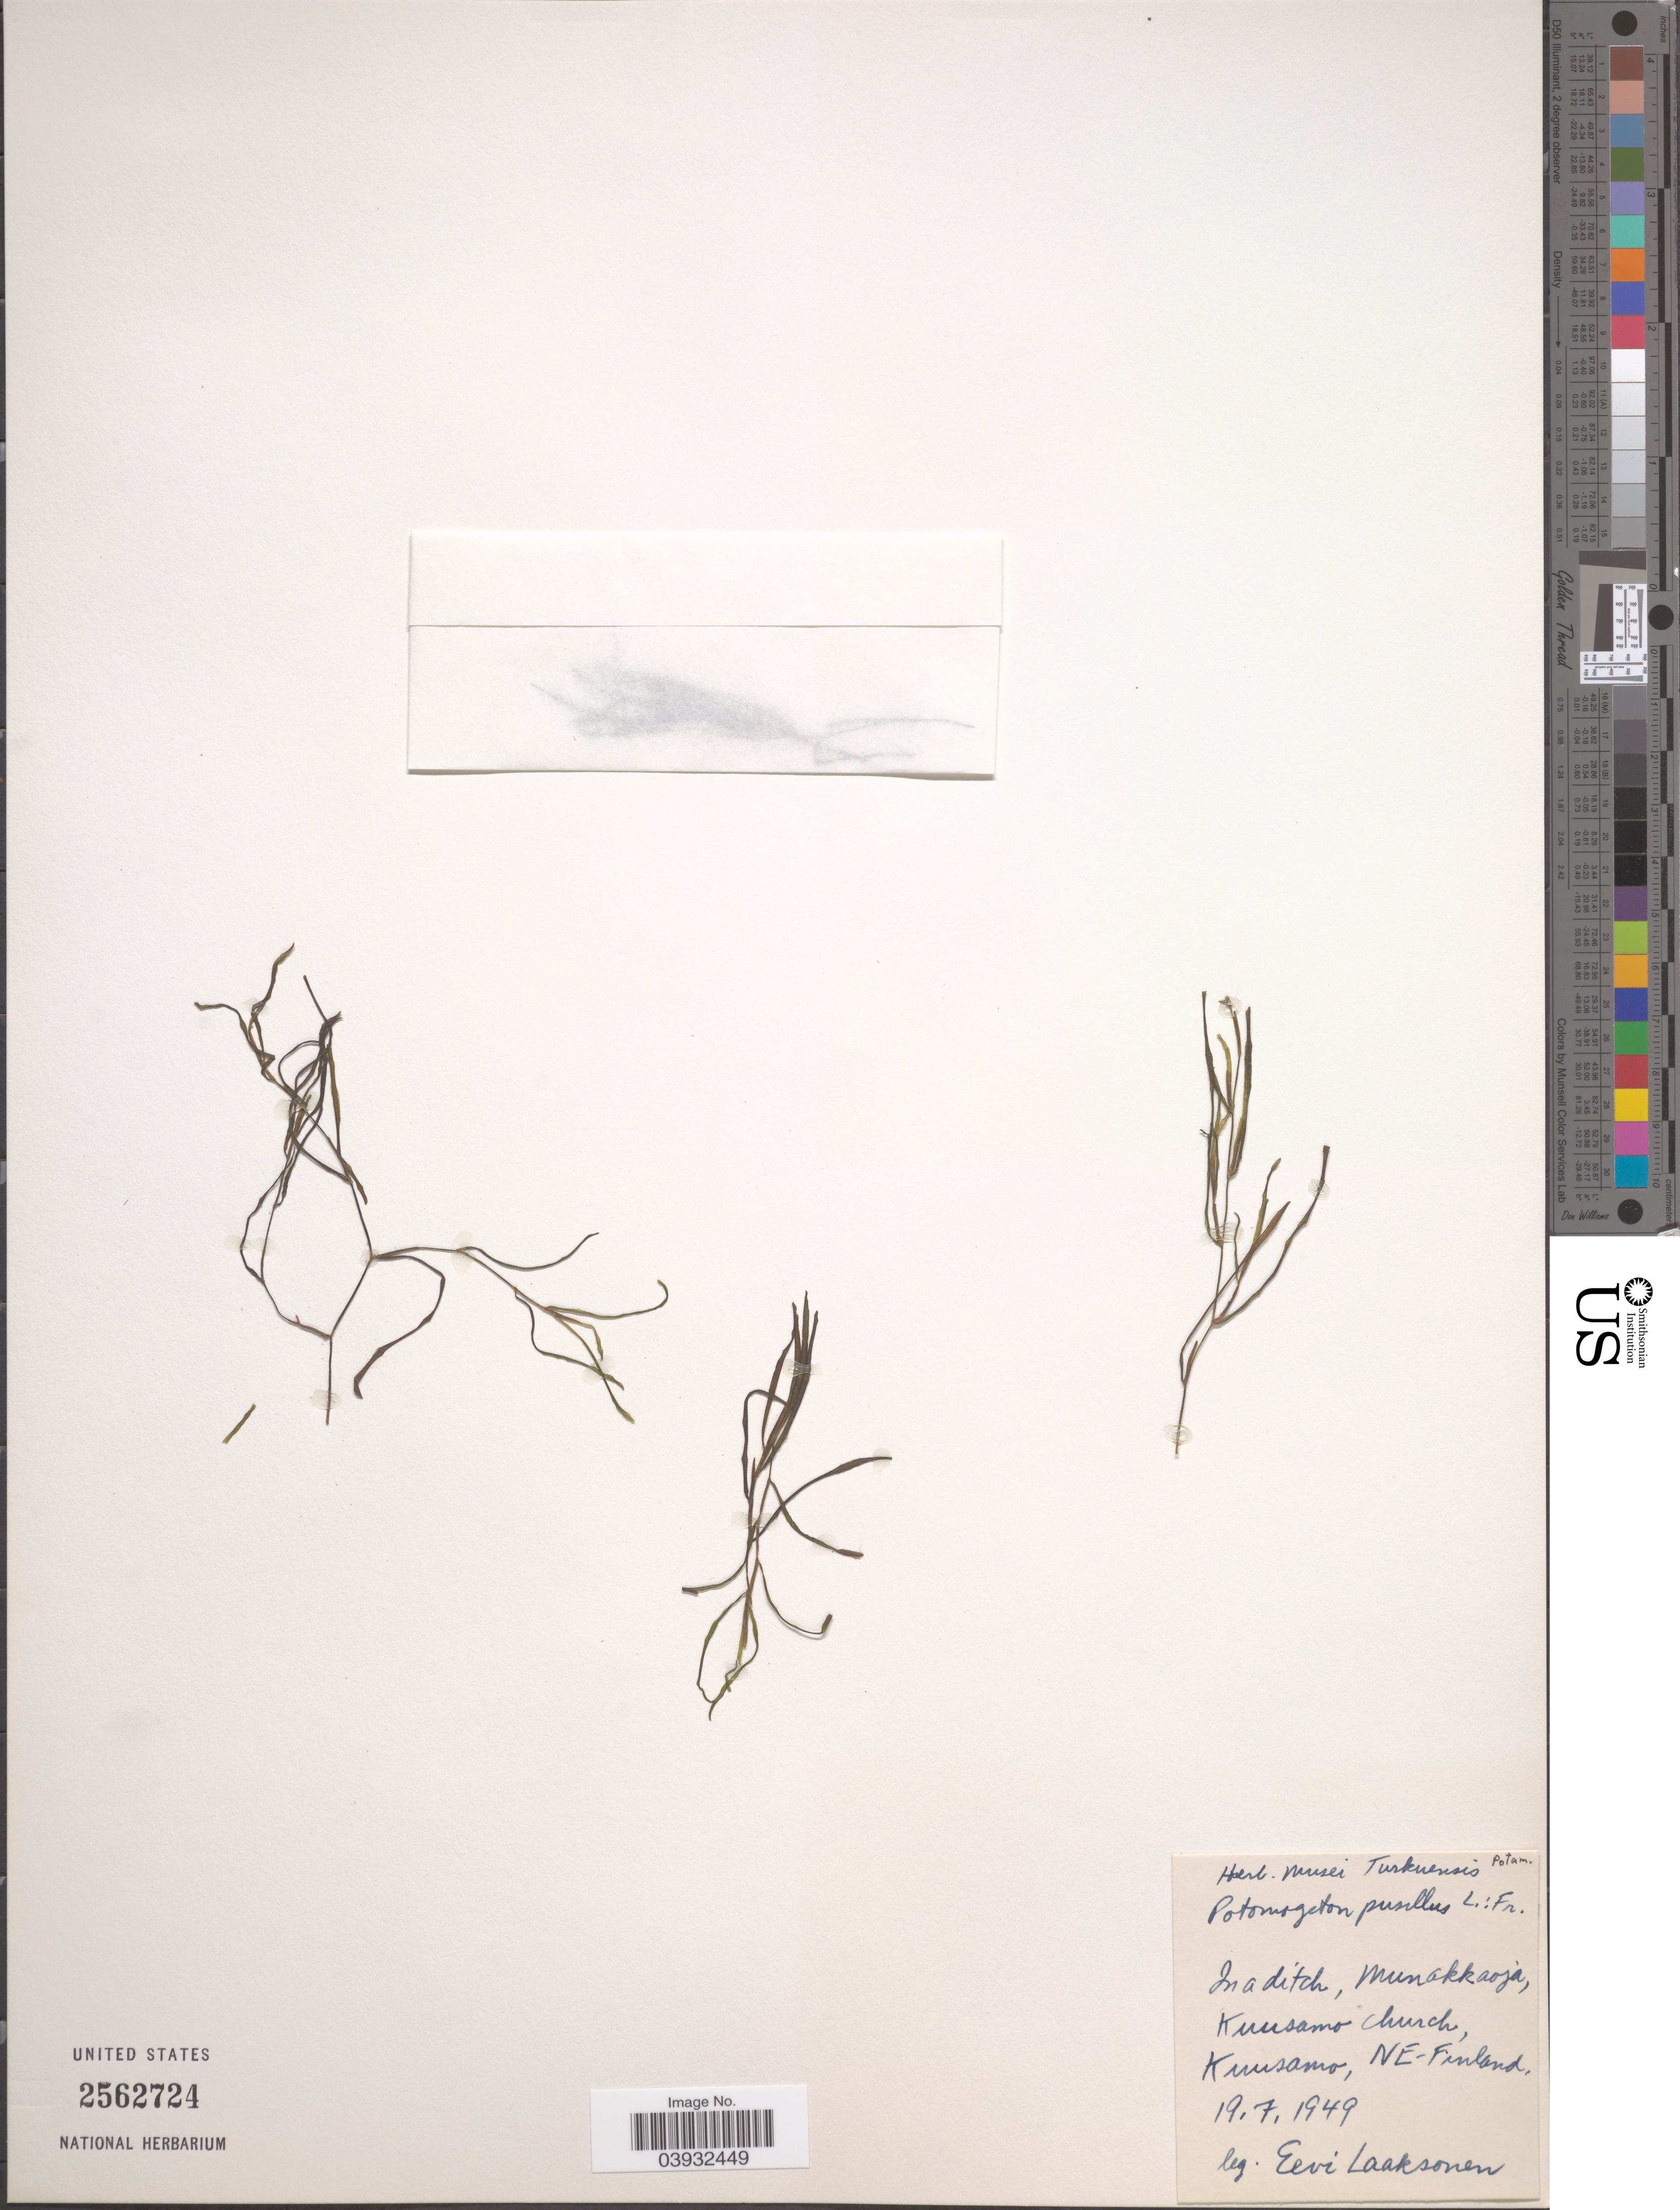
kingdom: Plantae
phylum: Tracheophyta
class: Liliopsida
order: Alismatales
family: Potamogetonaceae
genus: Potamogeton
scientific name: Potamogeton pusillus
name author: L.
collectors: E. Laaksonen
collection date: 1949-07-19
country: Finland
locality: In a ditch, Munakkaoja, Kuusamo Church, Kuusamo, NE-Finland.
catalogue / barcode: US 2562724